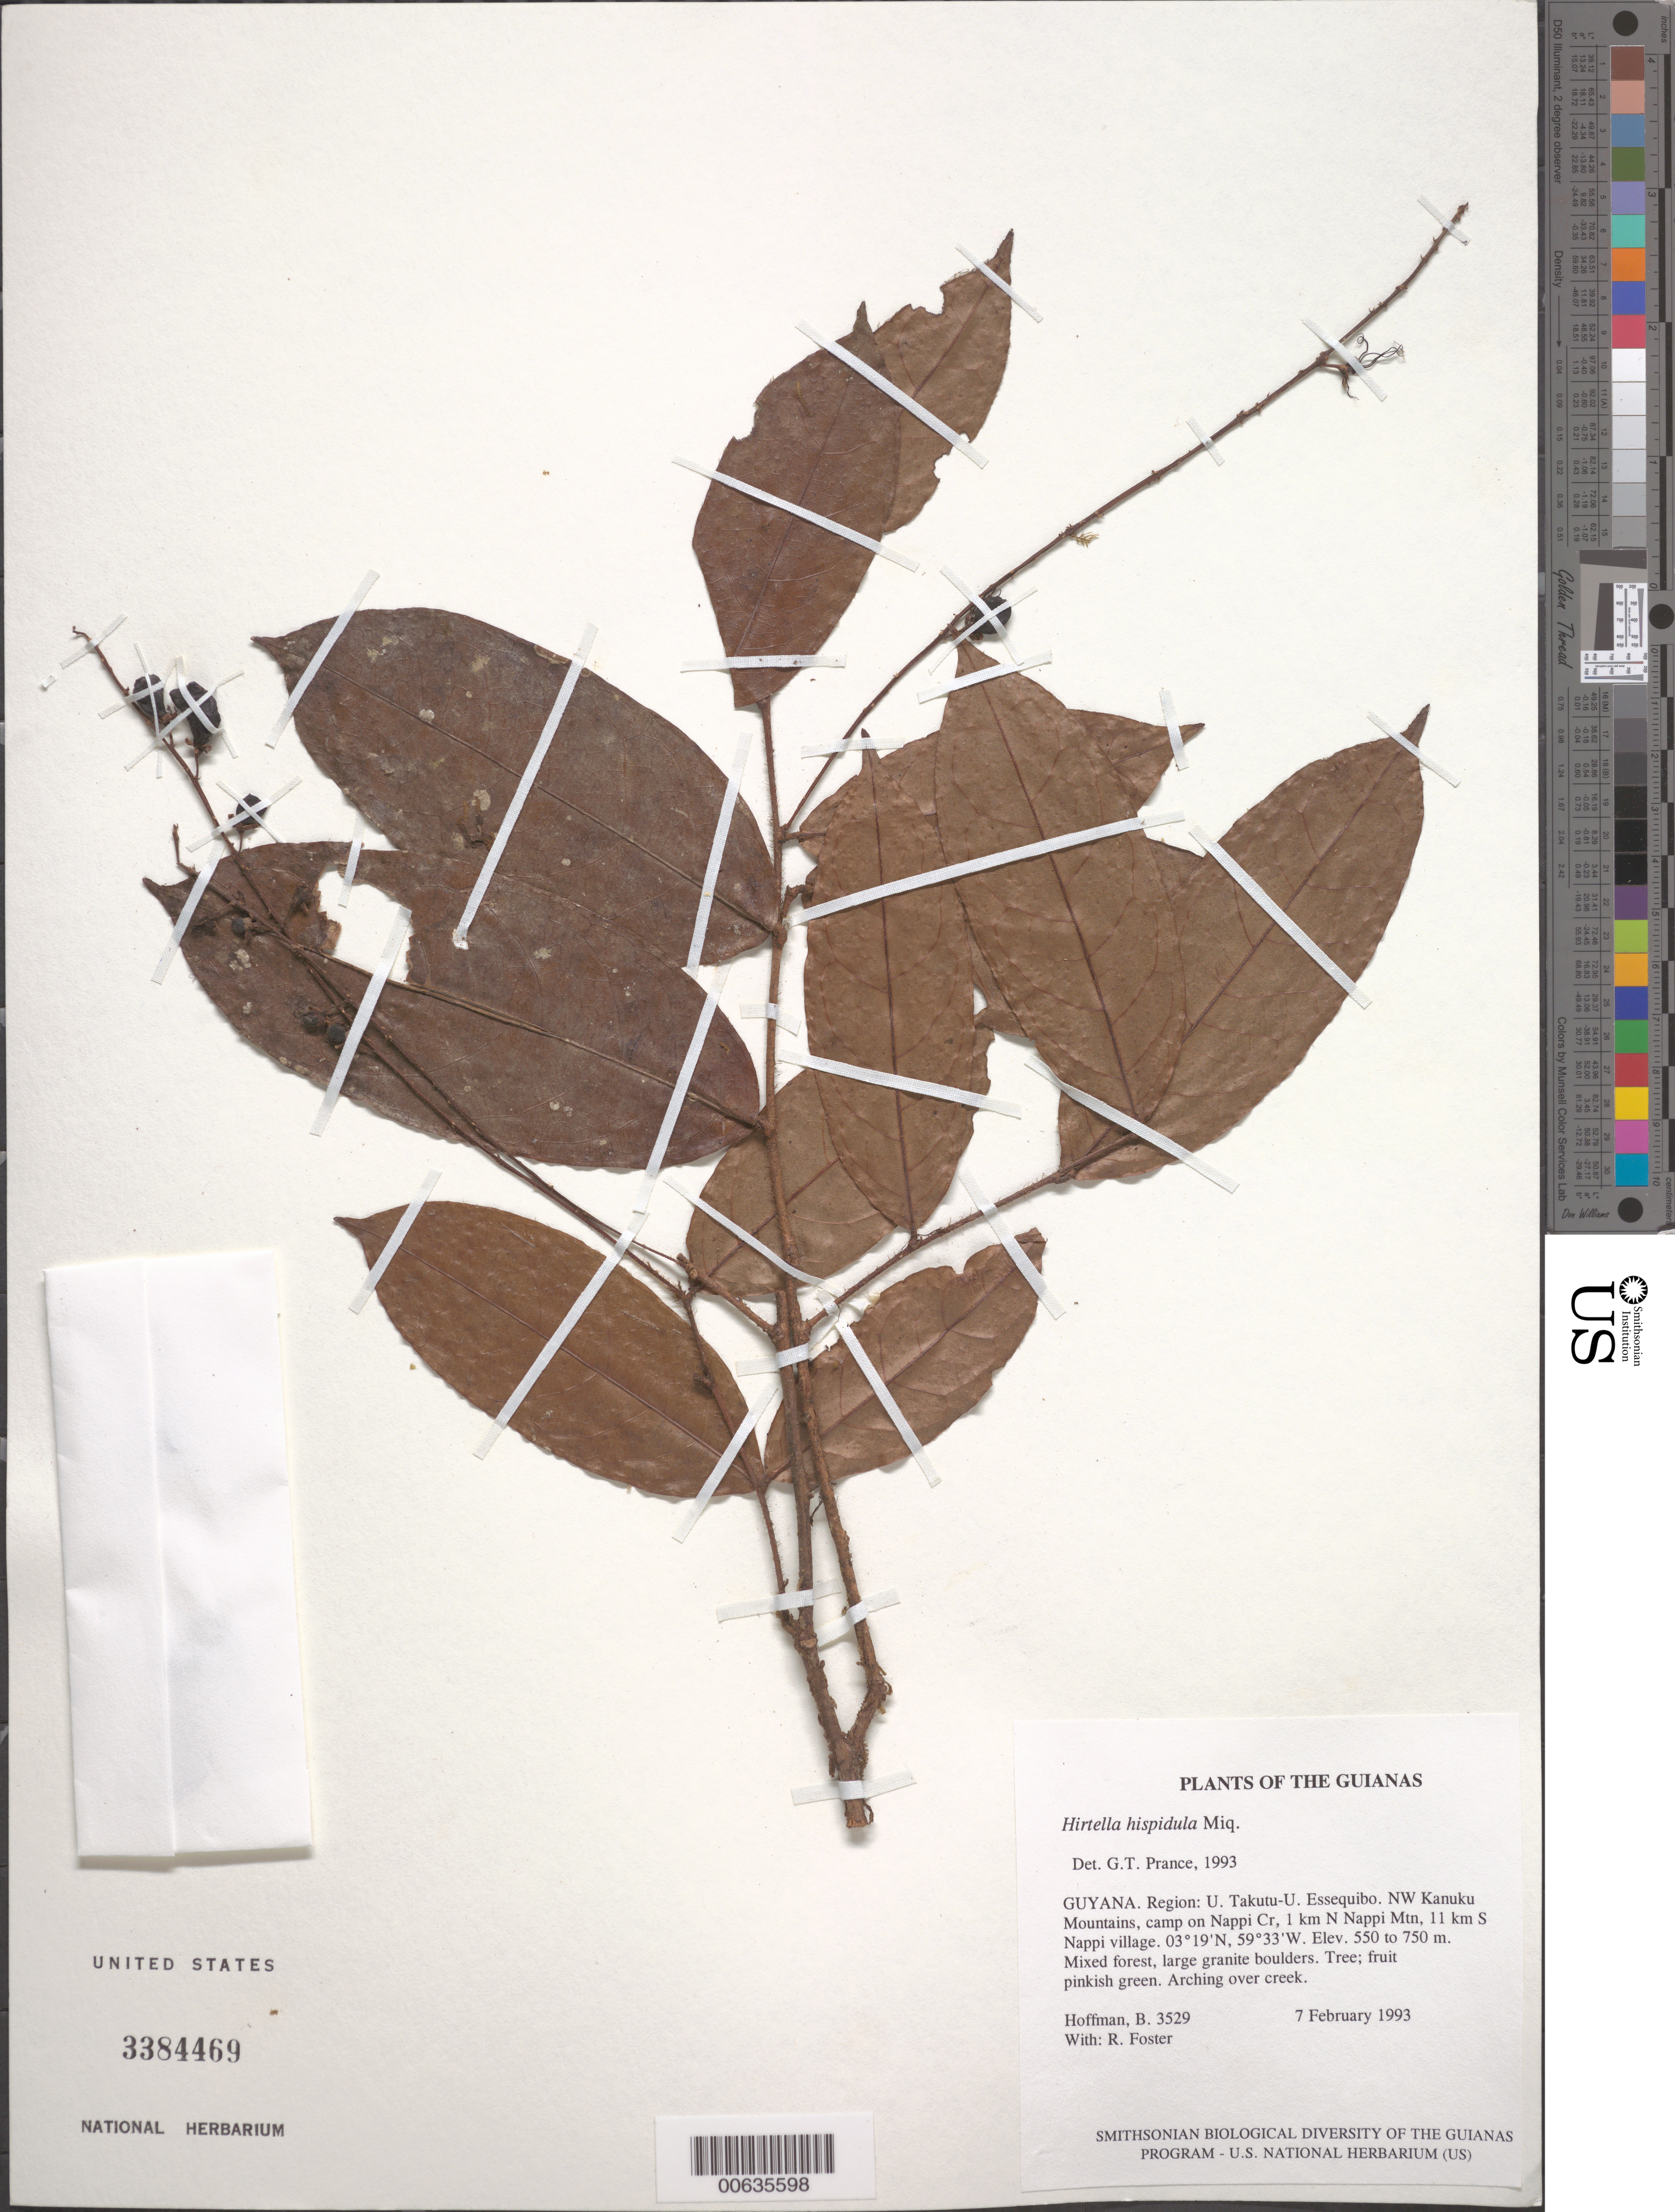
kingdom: Plantae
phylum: Tracheophyta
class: Magnoliopsida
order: Malpighiales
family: Chrysobalanaceae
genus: Hirtella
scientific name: Hirtella hispidula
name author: Miq.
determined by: Prance, G. T.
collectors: B. Hoffman & R. Foster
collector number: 3529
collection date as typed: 7 February 1993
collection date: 1993-02-07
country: Guyana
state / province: U. Takutu-U. Essequibo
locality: NW Kanuku Mountains, camp on Nappi Creek, 1 km N of Nappi Mountain, 11 km S of Nappi village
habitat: Mixed forest, large granite boulders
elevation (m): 550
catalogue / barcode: US 3384469